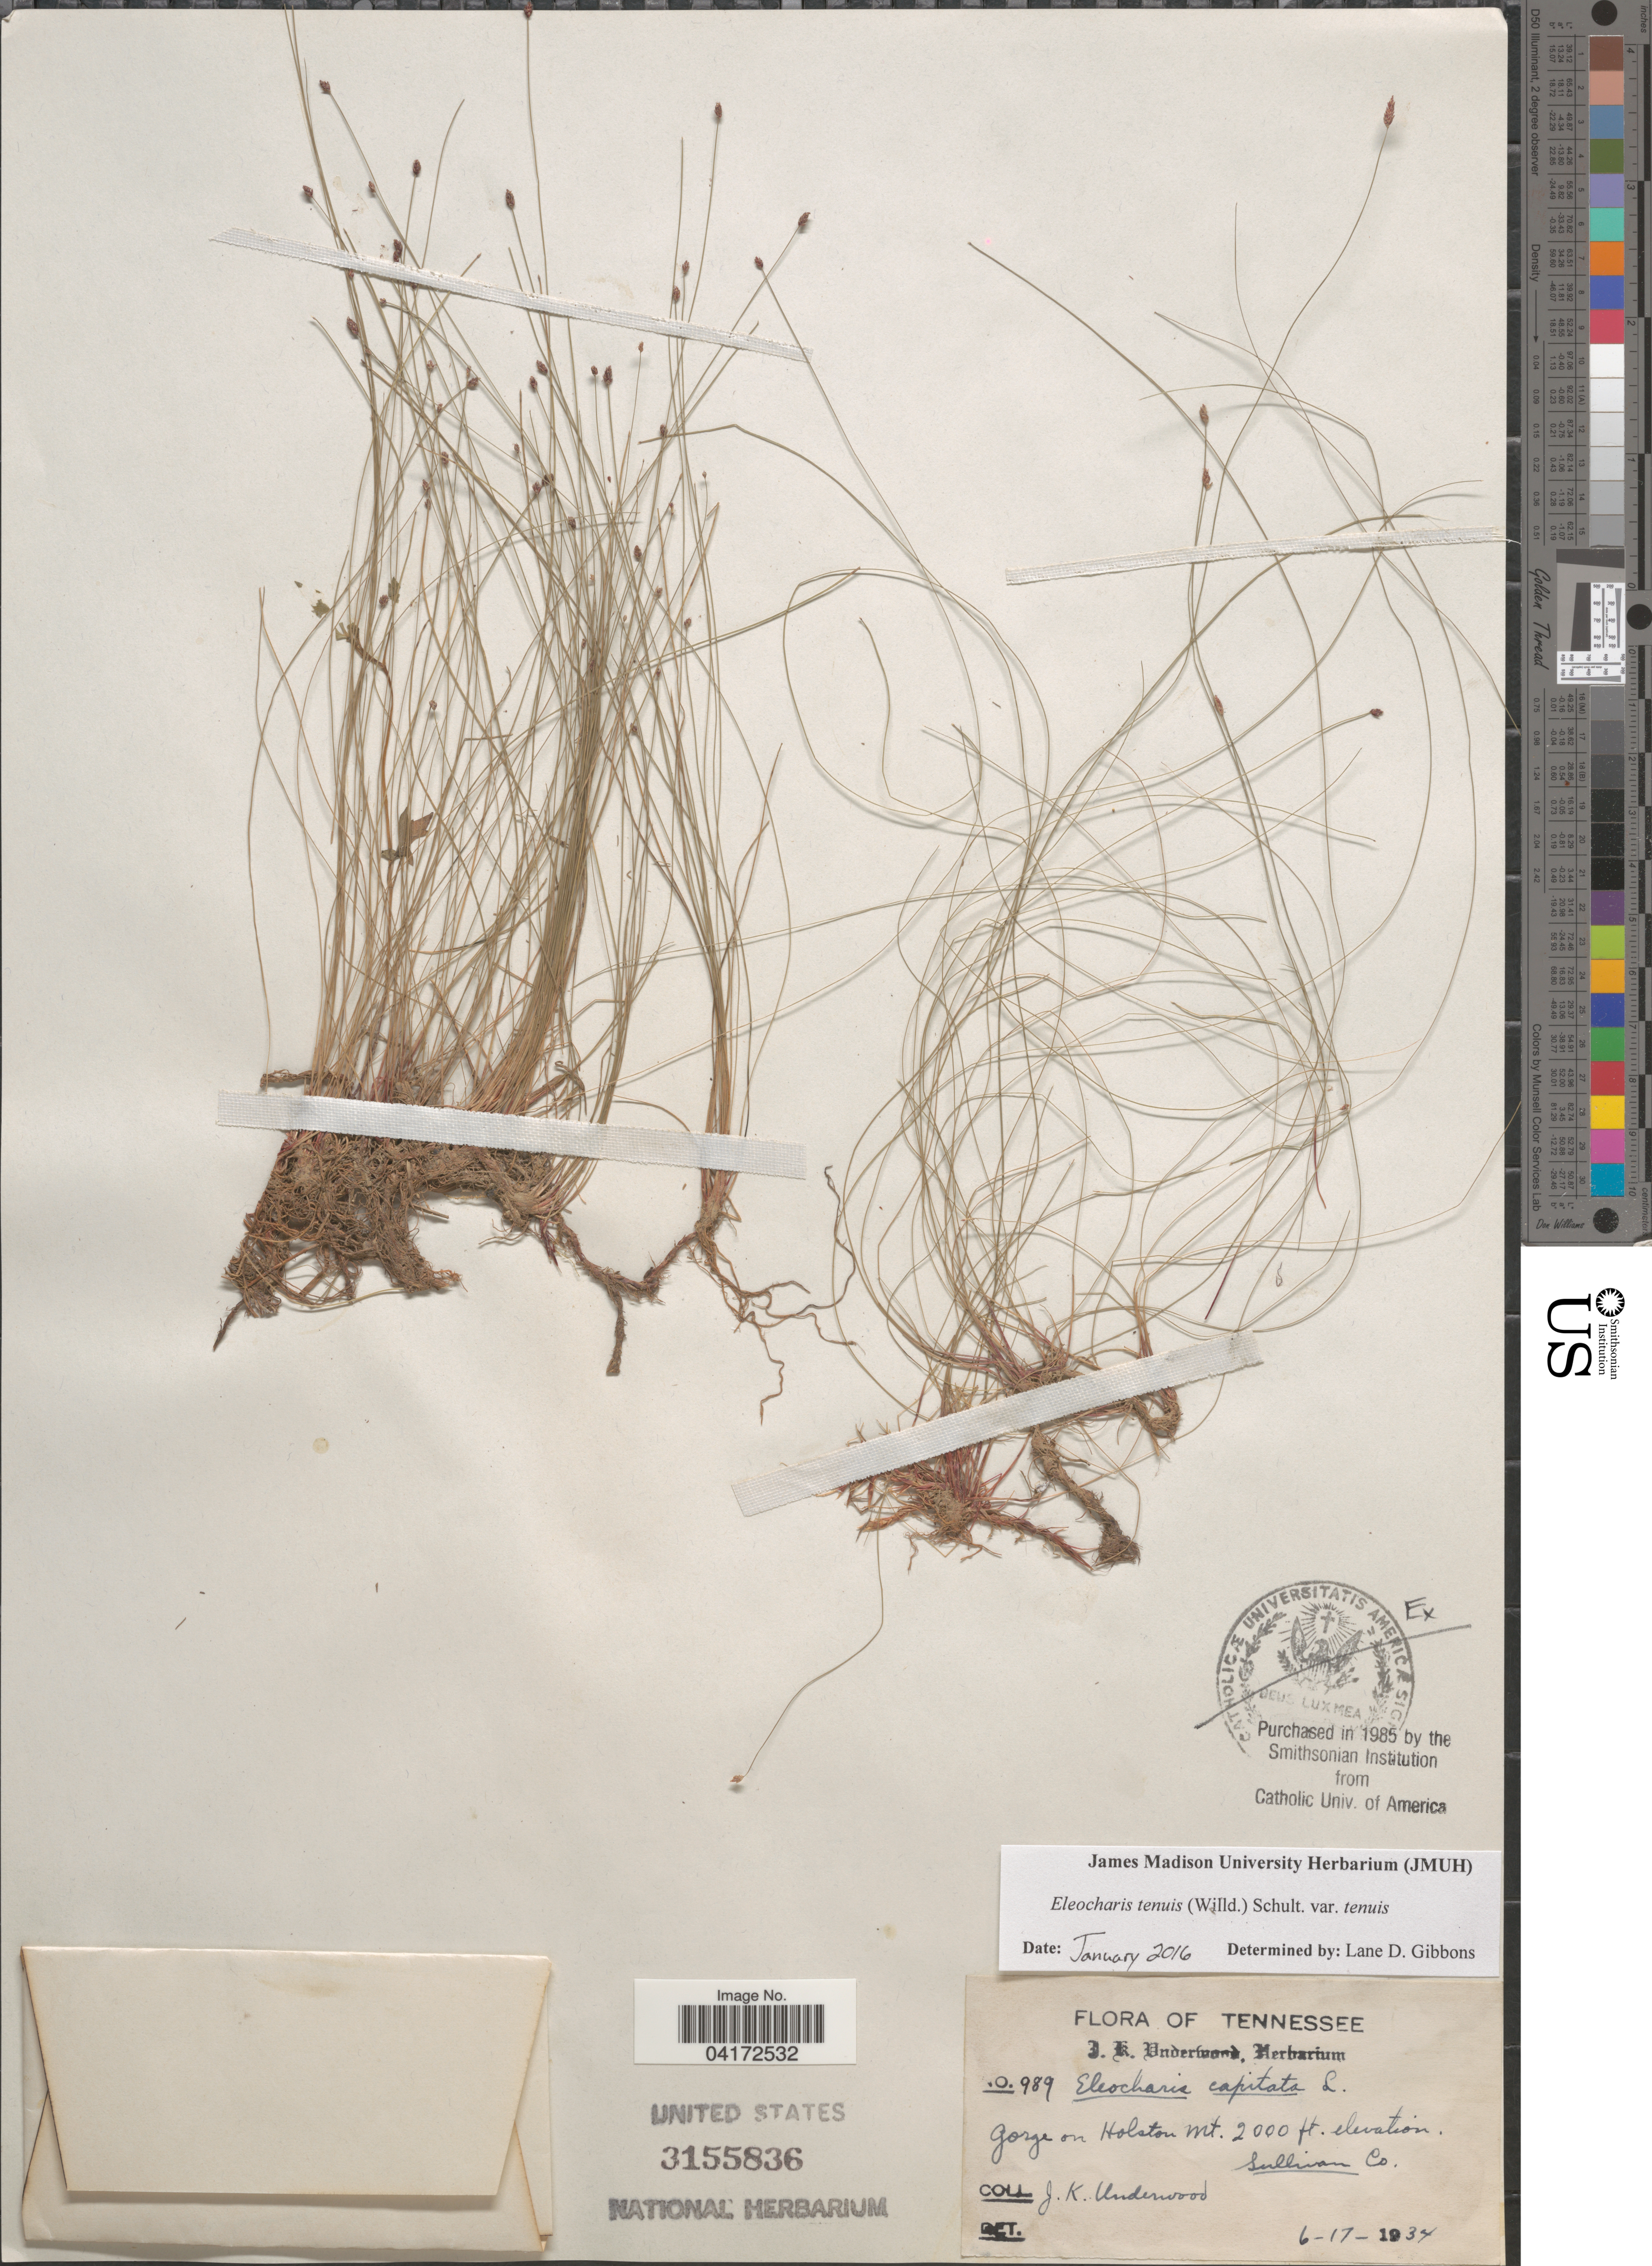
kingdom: Plantae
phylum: Tracheophyta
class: Liliopsida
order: Poales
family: Cyperaceae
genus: Eleocharis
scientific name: Eleocharis tenuis var. tenuis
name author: (Willd.) Schult.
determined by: Gibbons, Lane D.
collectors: J. K. Underwood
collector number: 989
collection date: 1934-06-17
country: United States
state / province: Tennessee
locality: Gorge on Holston Mt. Sullivan Co.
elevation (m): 610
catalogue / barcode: US 3155836